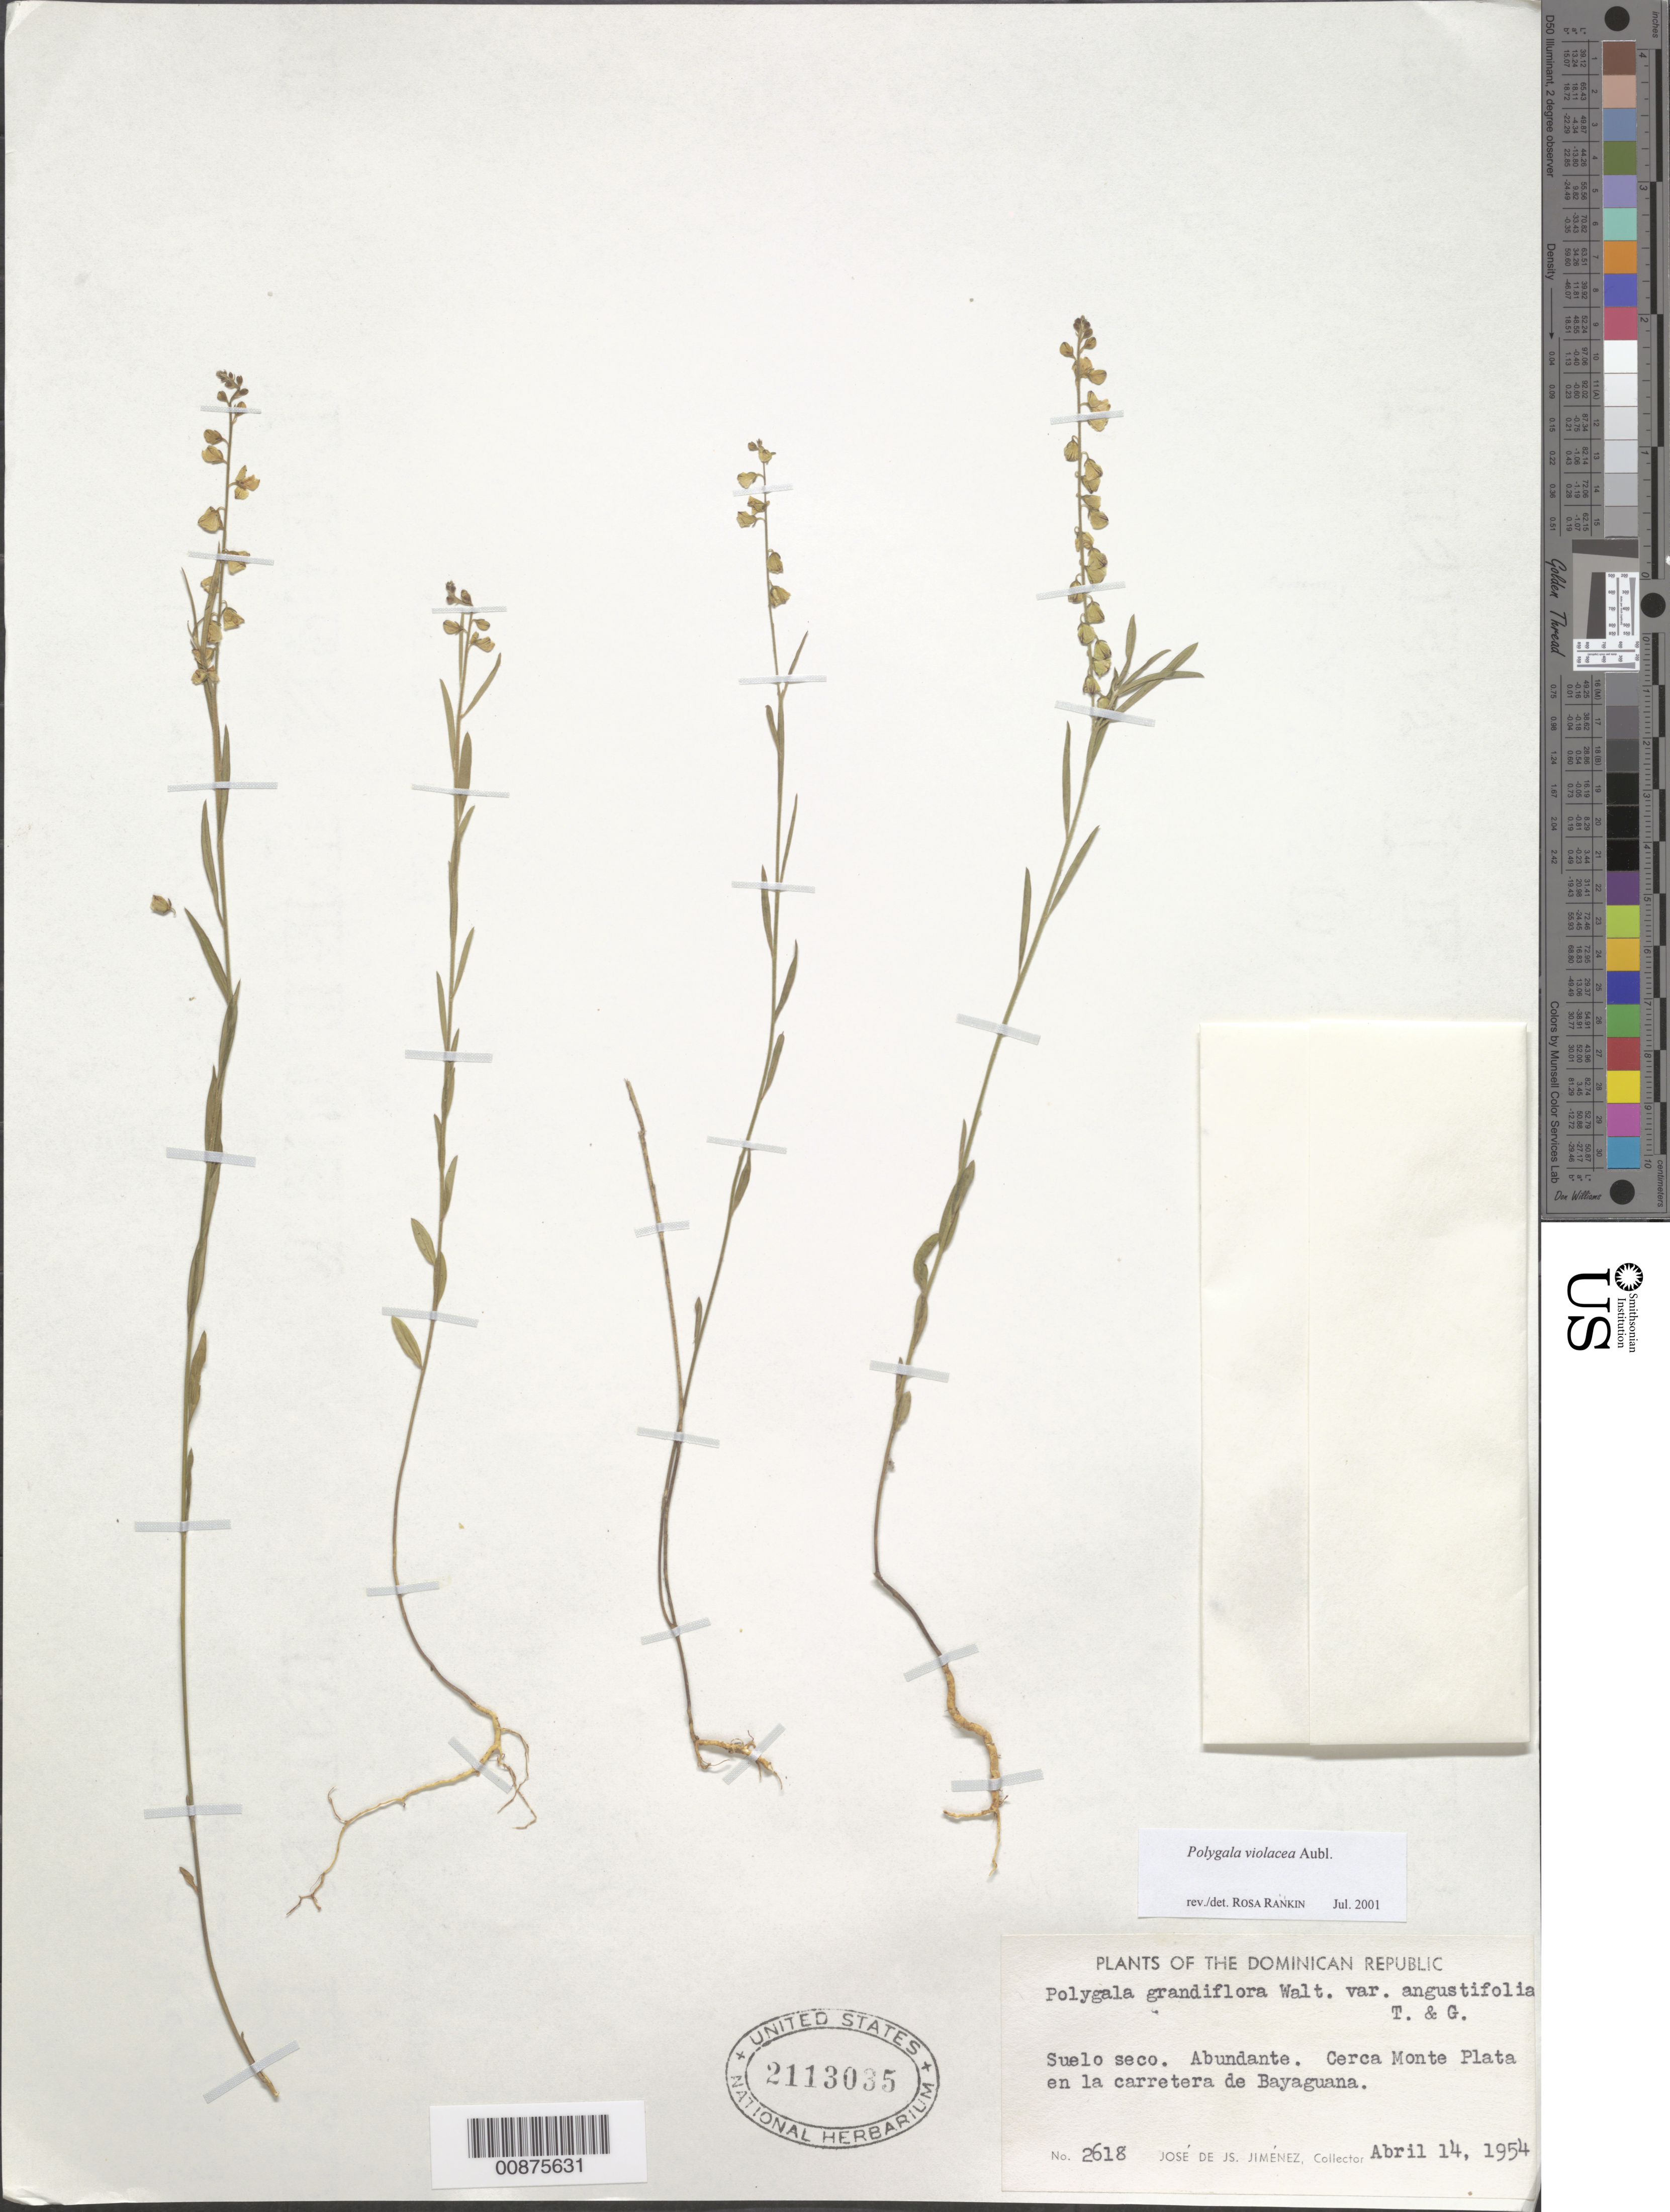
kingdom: Plantae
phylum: Tracheophyta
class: Magnoliopsida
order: Fabales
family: Polygalaceae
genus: Asemeia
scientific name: Asemeia violacea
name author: (Aubl.) J.F.B. Pastore & J.R. Abbott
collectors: J. J. Jiménez Almonte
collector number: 2618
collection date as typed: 14 Apr 1954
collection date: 1954-04-14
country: Dominican Republic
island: Hispaniola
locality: Cerca Monte Plata en la carretera de Bayaguana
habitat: Suelo seco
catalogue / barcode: US 2113035